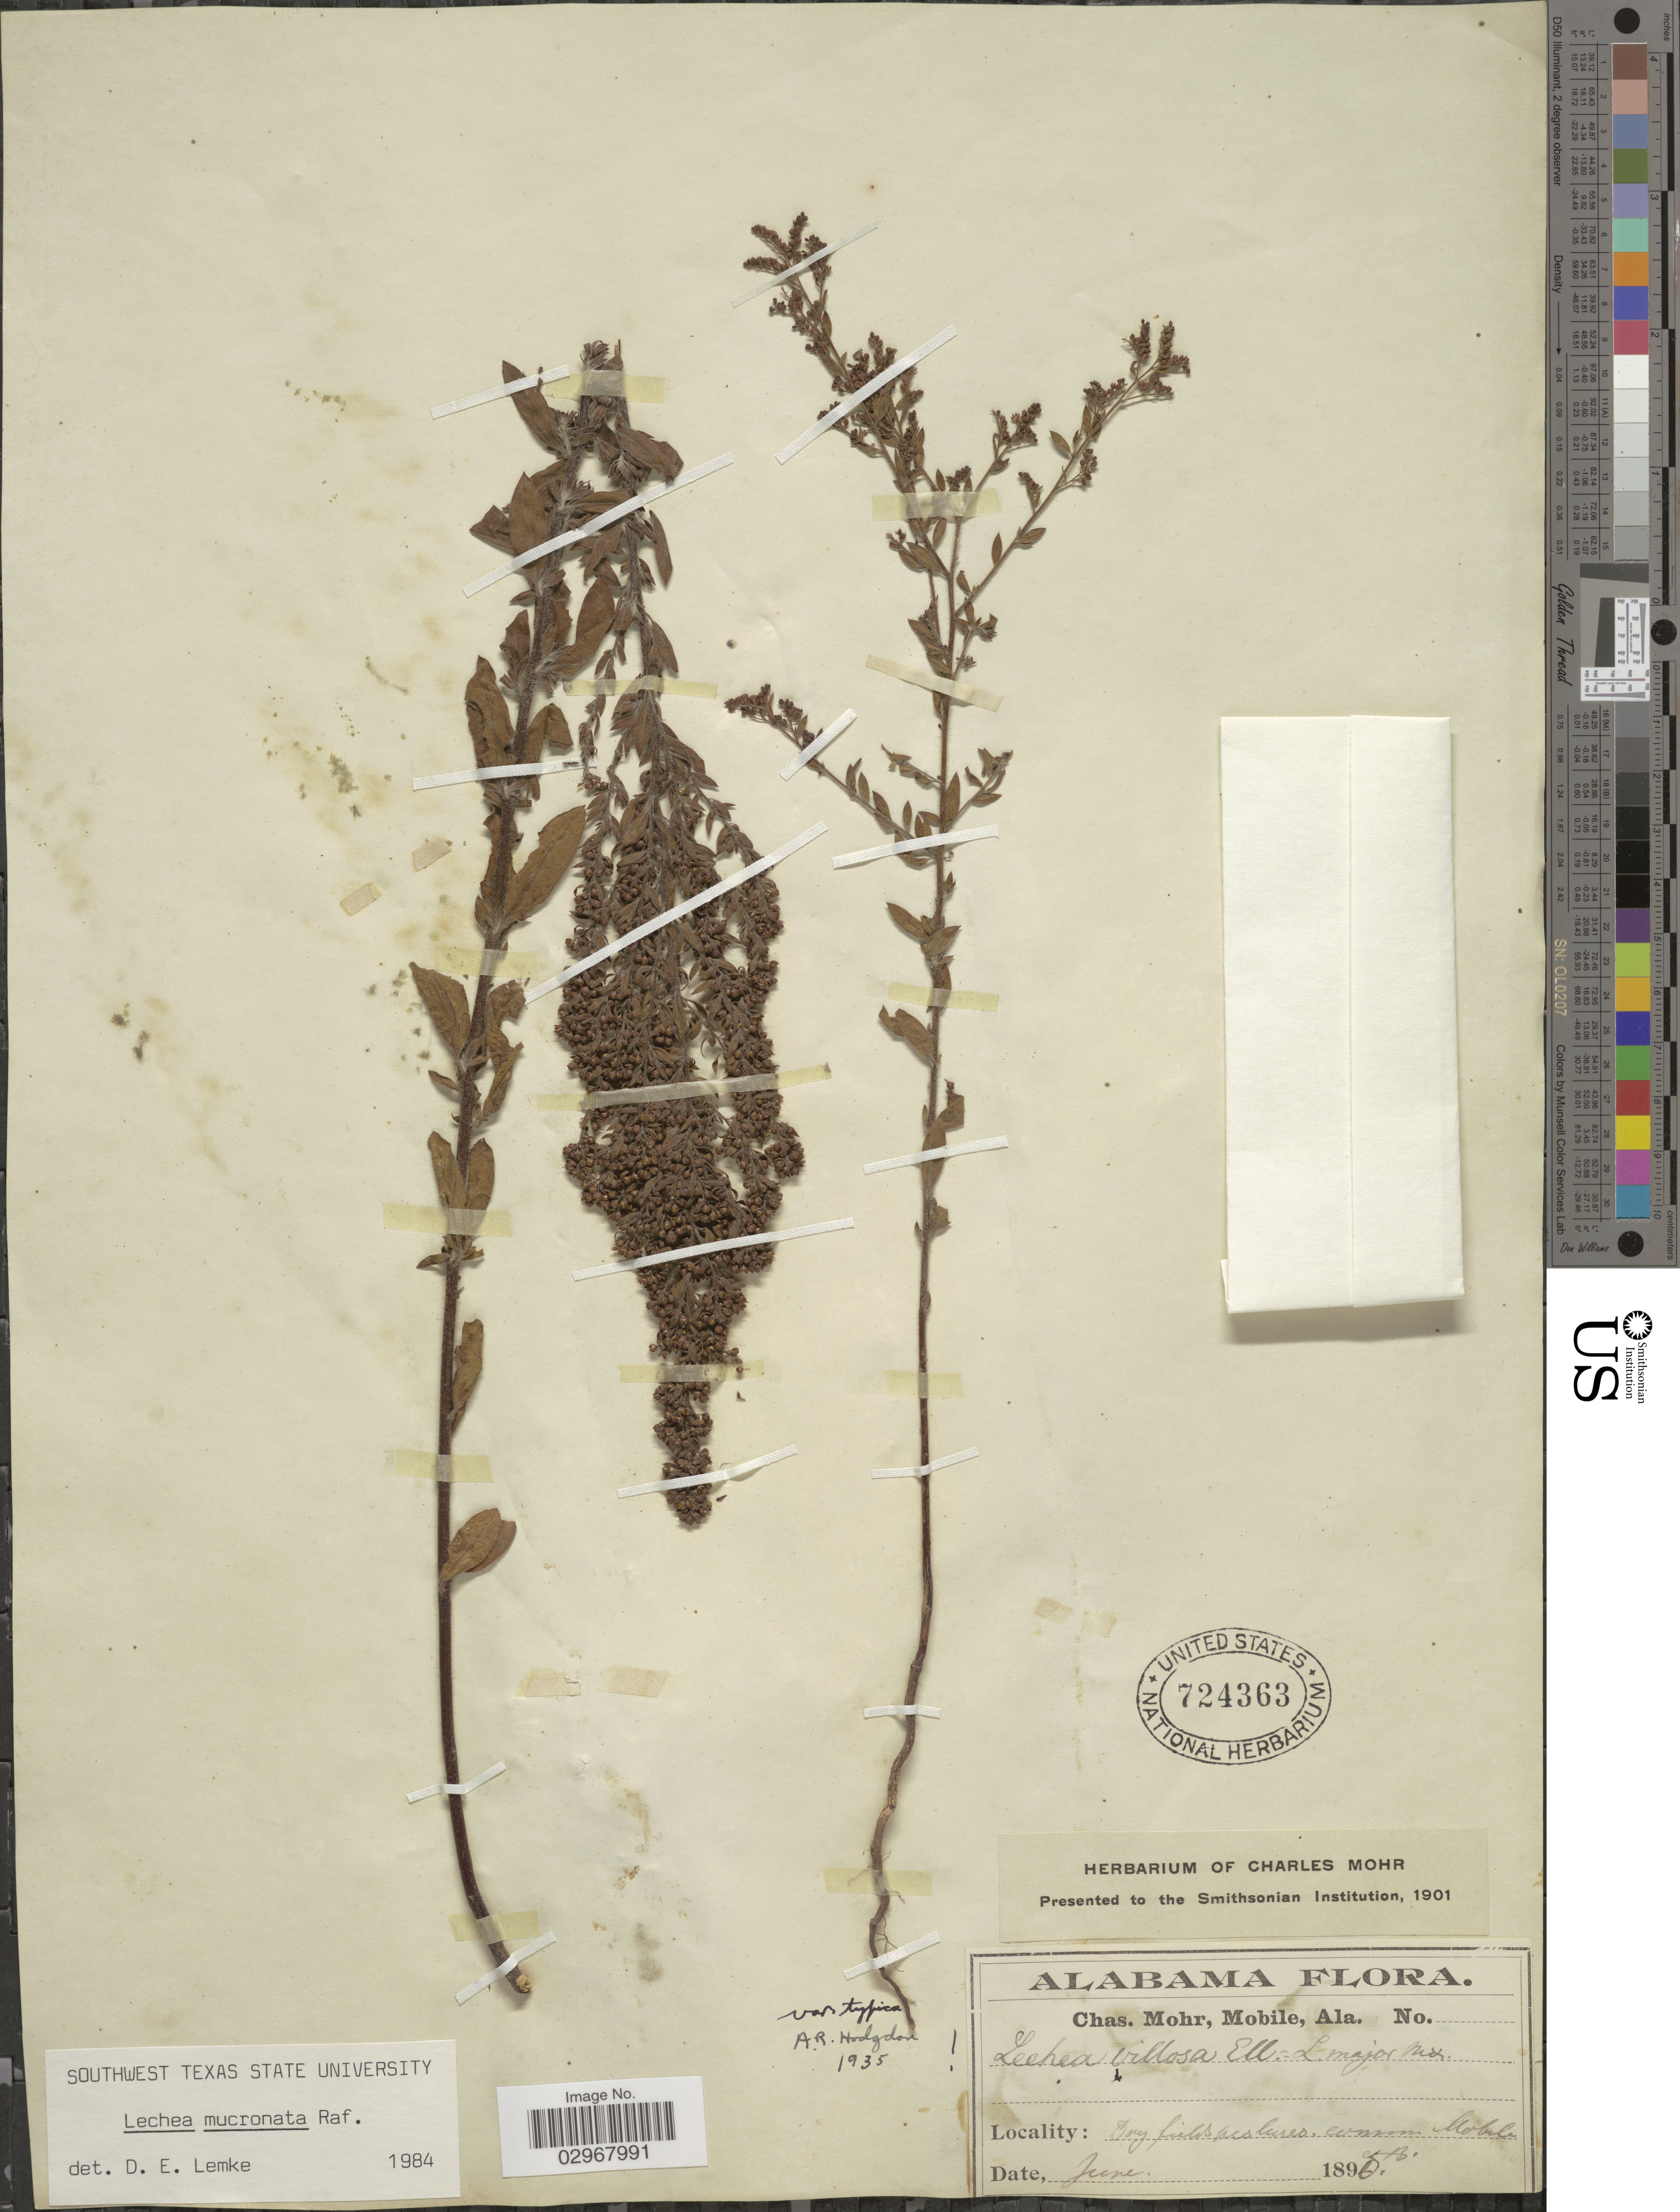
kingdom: Plantae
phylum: Tracheophyta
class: Magnoliopsida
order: Malvales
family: Cistaceae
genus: Lechea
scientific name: Lechea mucronata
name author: Raf.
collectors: Mohr, C. T. (herbarium)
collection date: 1890-06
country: United States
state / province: Alabama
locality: Mobile.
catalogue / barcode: US 724363